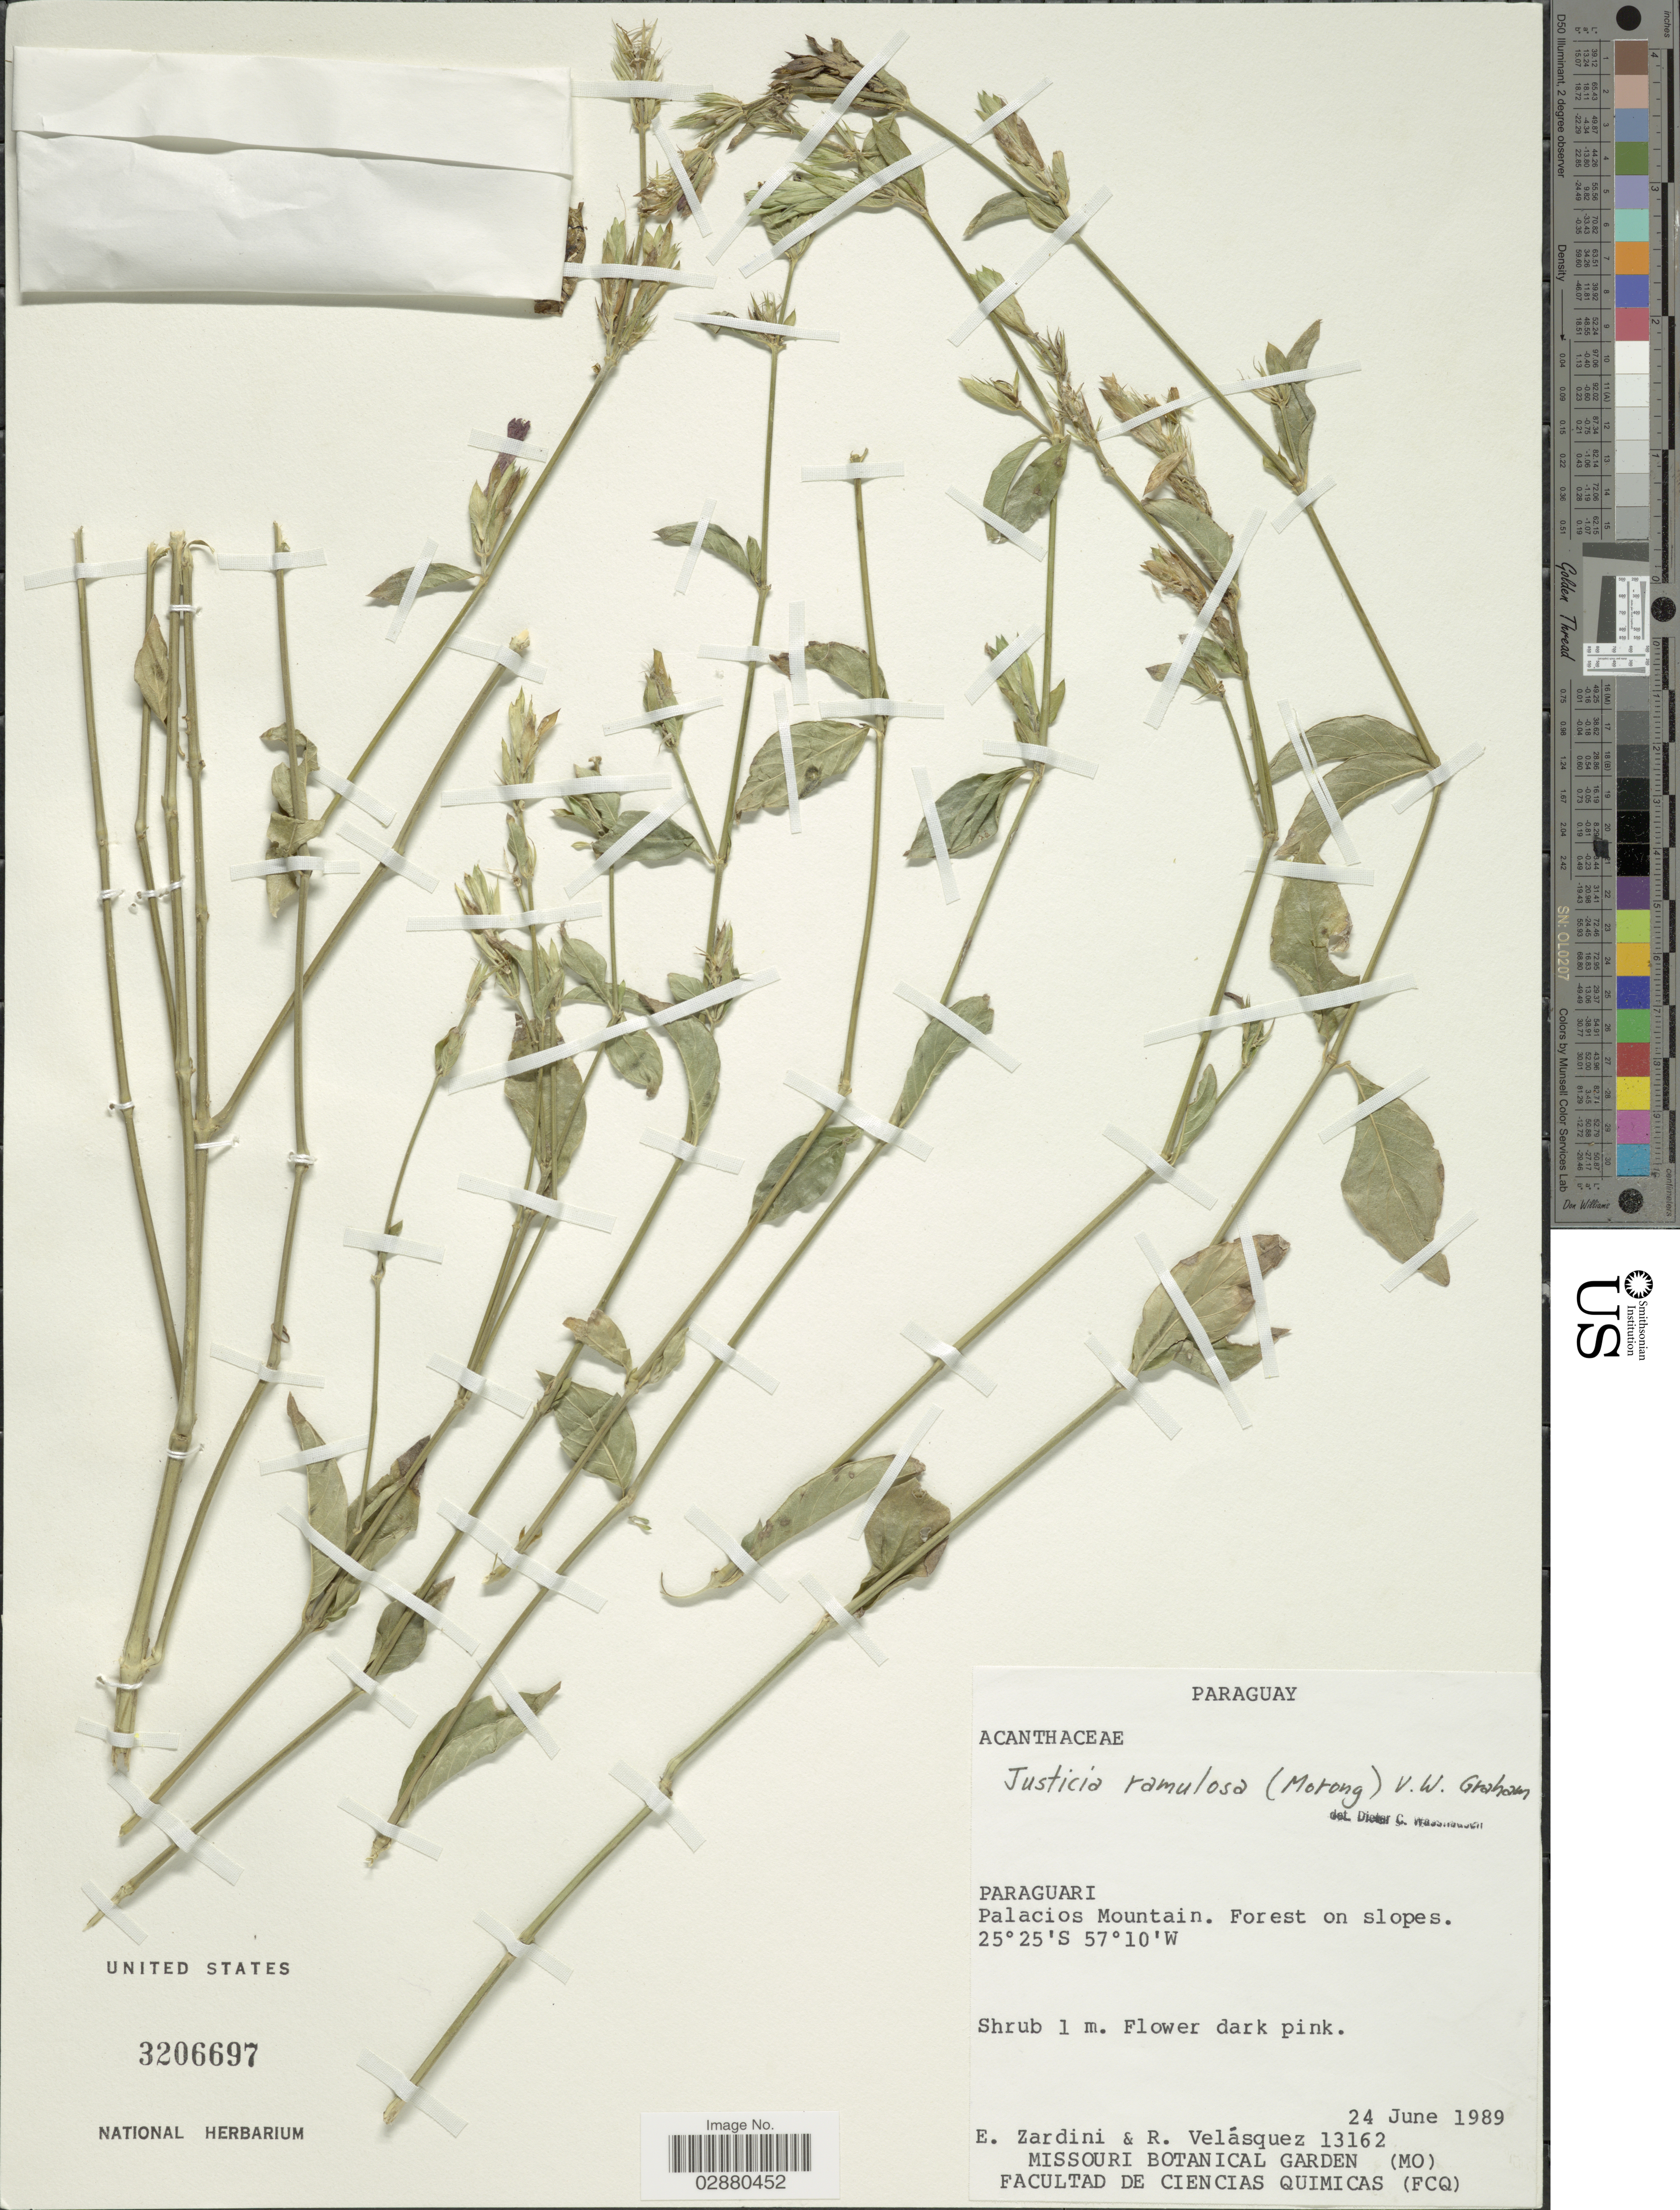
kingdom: Plantae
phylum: Tracheophyta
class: Magnoliopsida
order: Lamiales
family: Acanthaceae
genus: Justicia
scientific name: Justicia ramulosa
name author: (Morong) C. Ezcurra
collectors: E. Zardini & R. Velásquez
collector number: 13162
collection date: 1989-06-24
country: Paraguay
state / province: Paraguari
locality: Palacios Mountain.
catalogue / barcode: US 3206697